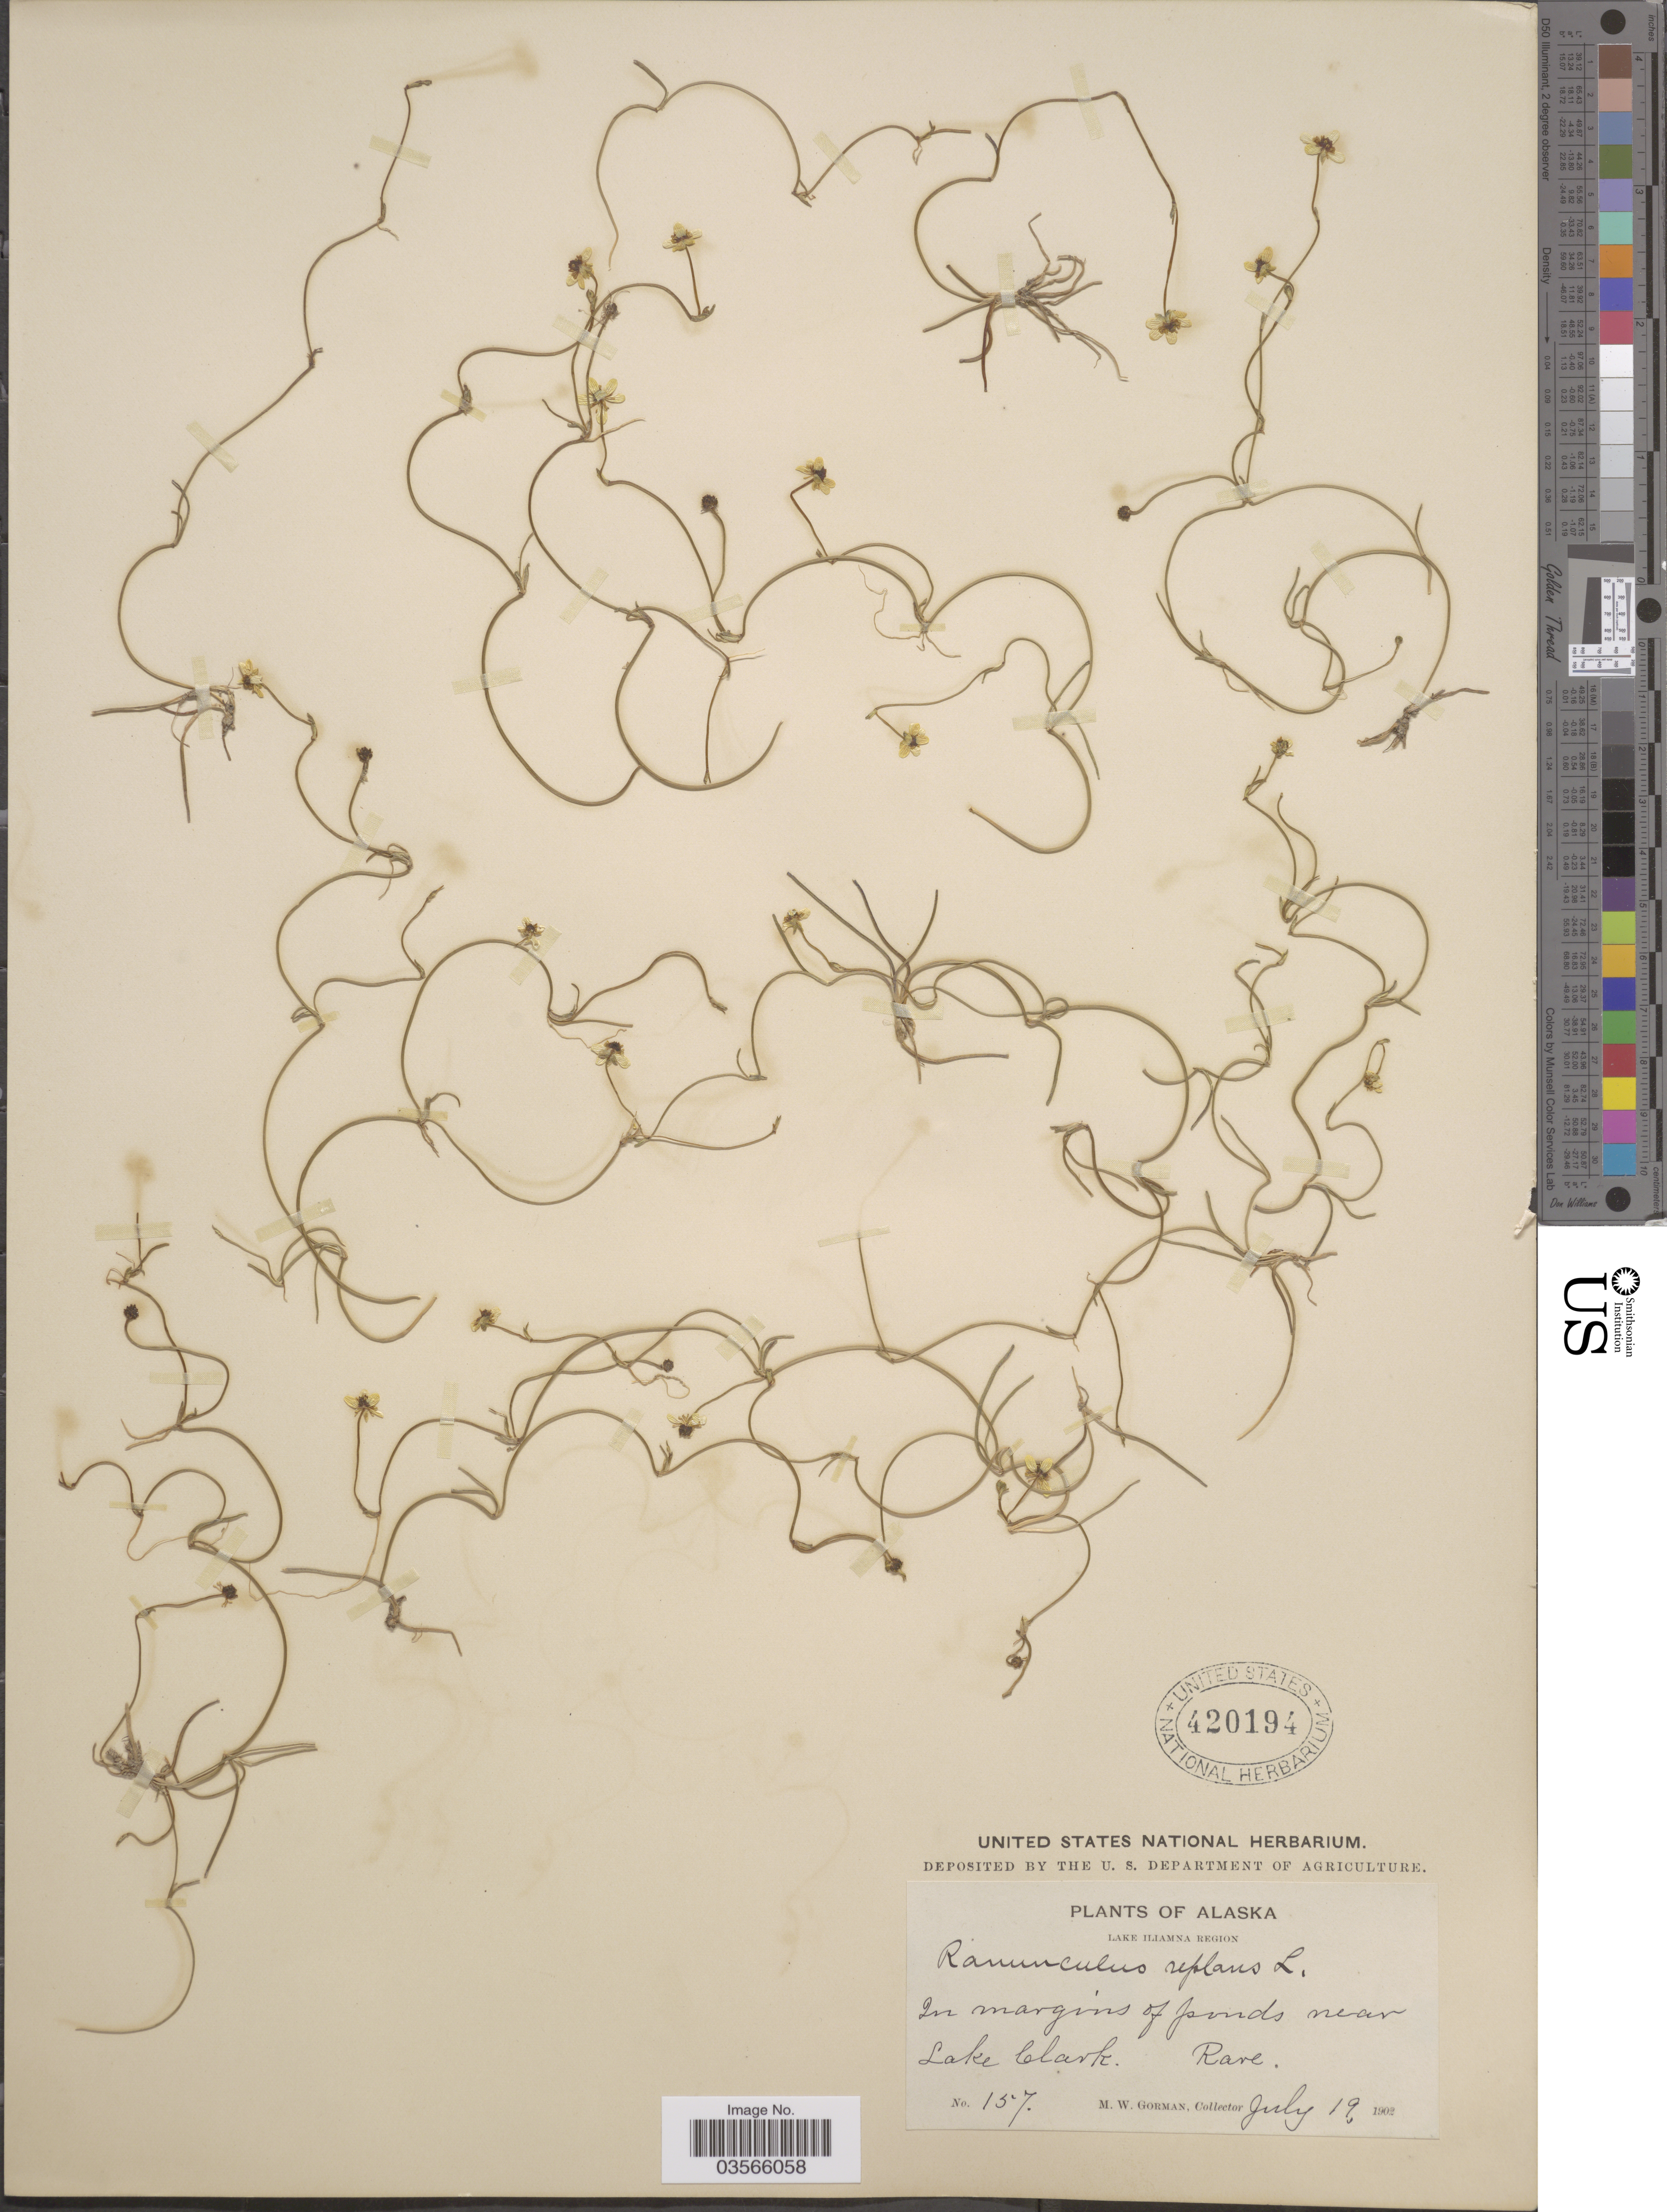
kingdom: Plantae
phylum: Tracheophyta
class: Magnoliopsida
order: Ranunculales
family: Ranunculaceae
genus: Ranunculus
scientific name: Ranunculus flammula var. filiformis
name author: (Michx.) Hook.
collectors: M. W. Gorman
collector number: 157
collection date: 1902-07-19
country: United States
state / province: Alaska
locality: Lake Iliamna Region. In margins of ponds near Lake Clark.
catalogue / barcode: US 420194